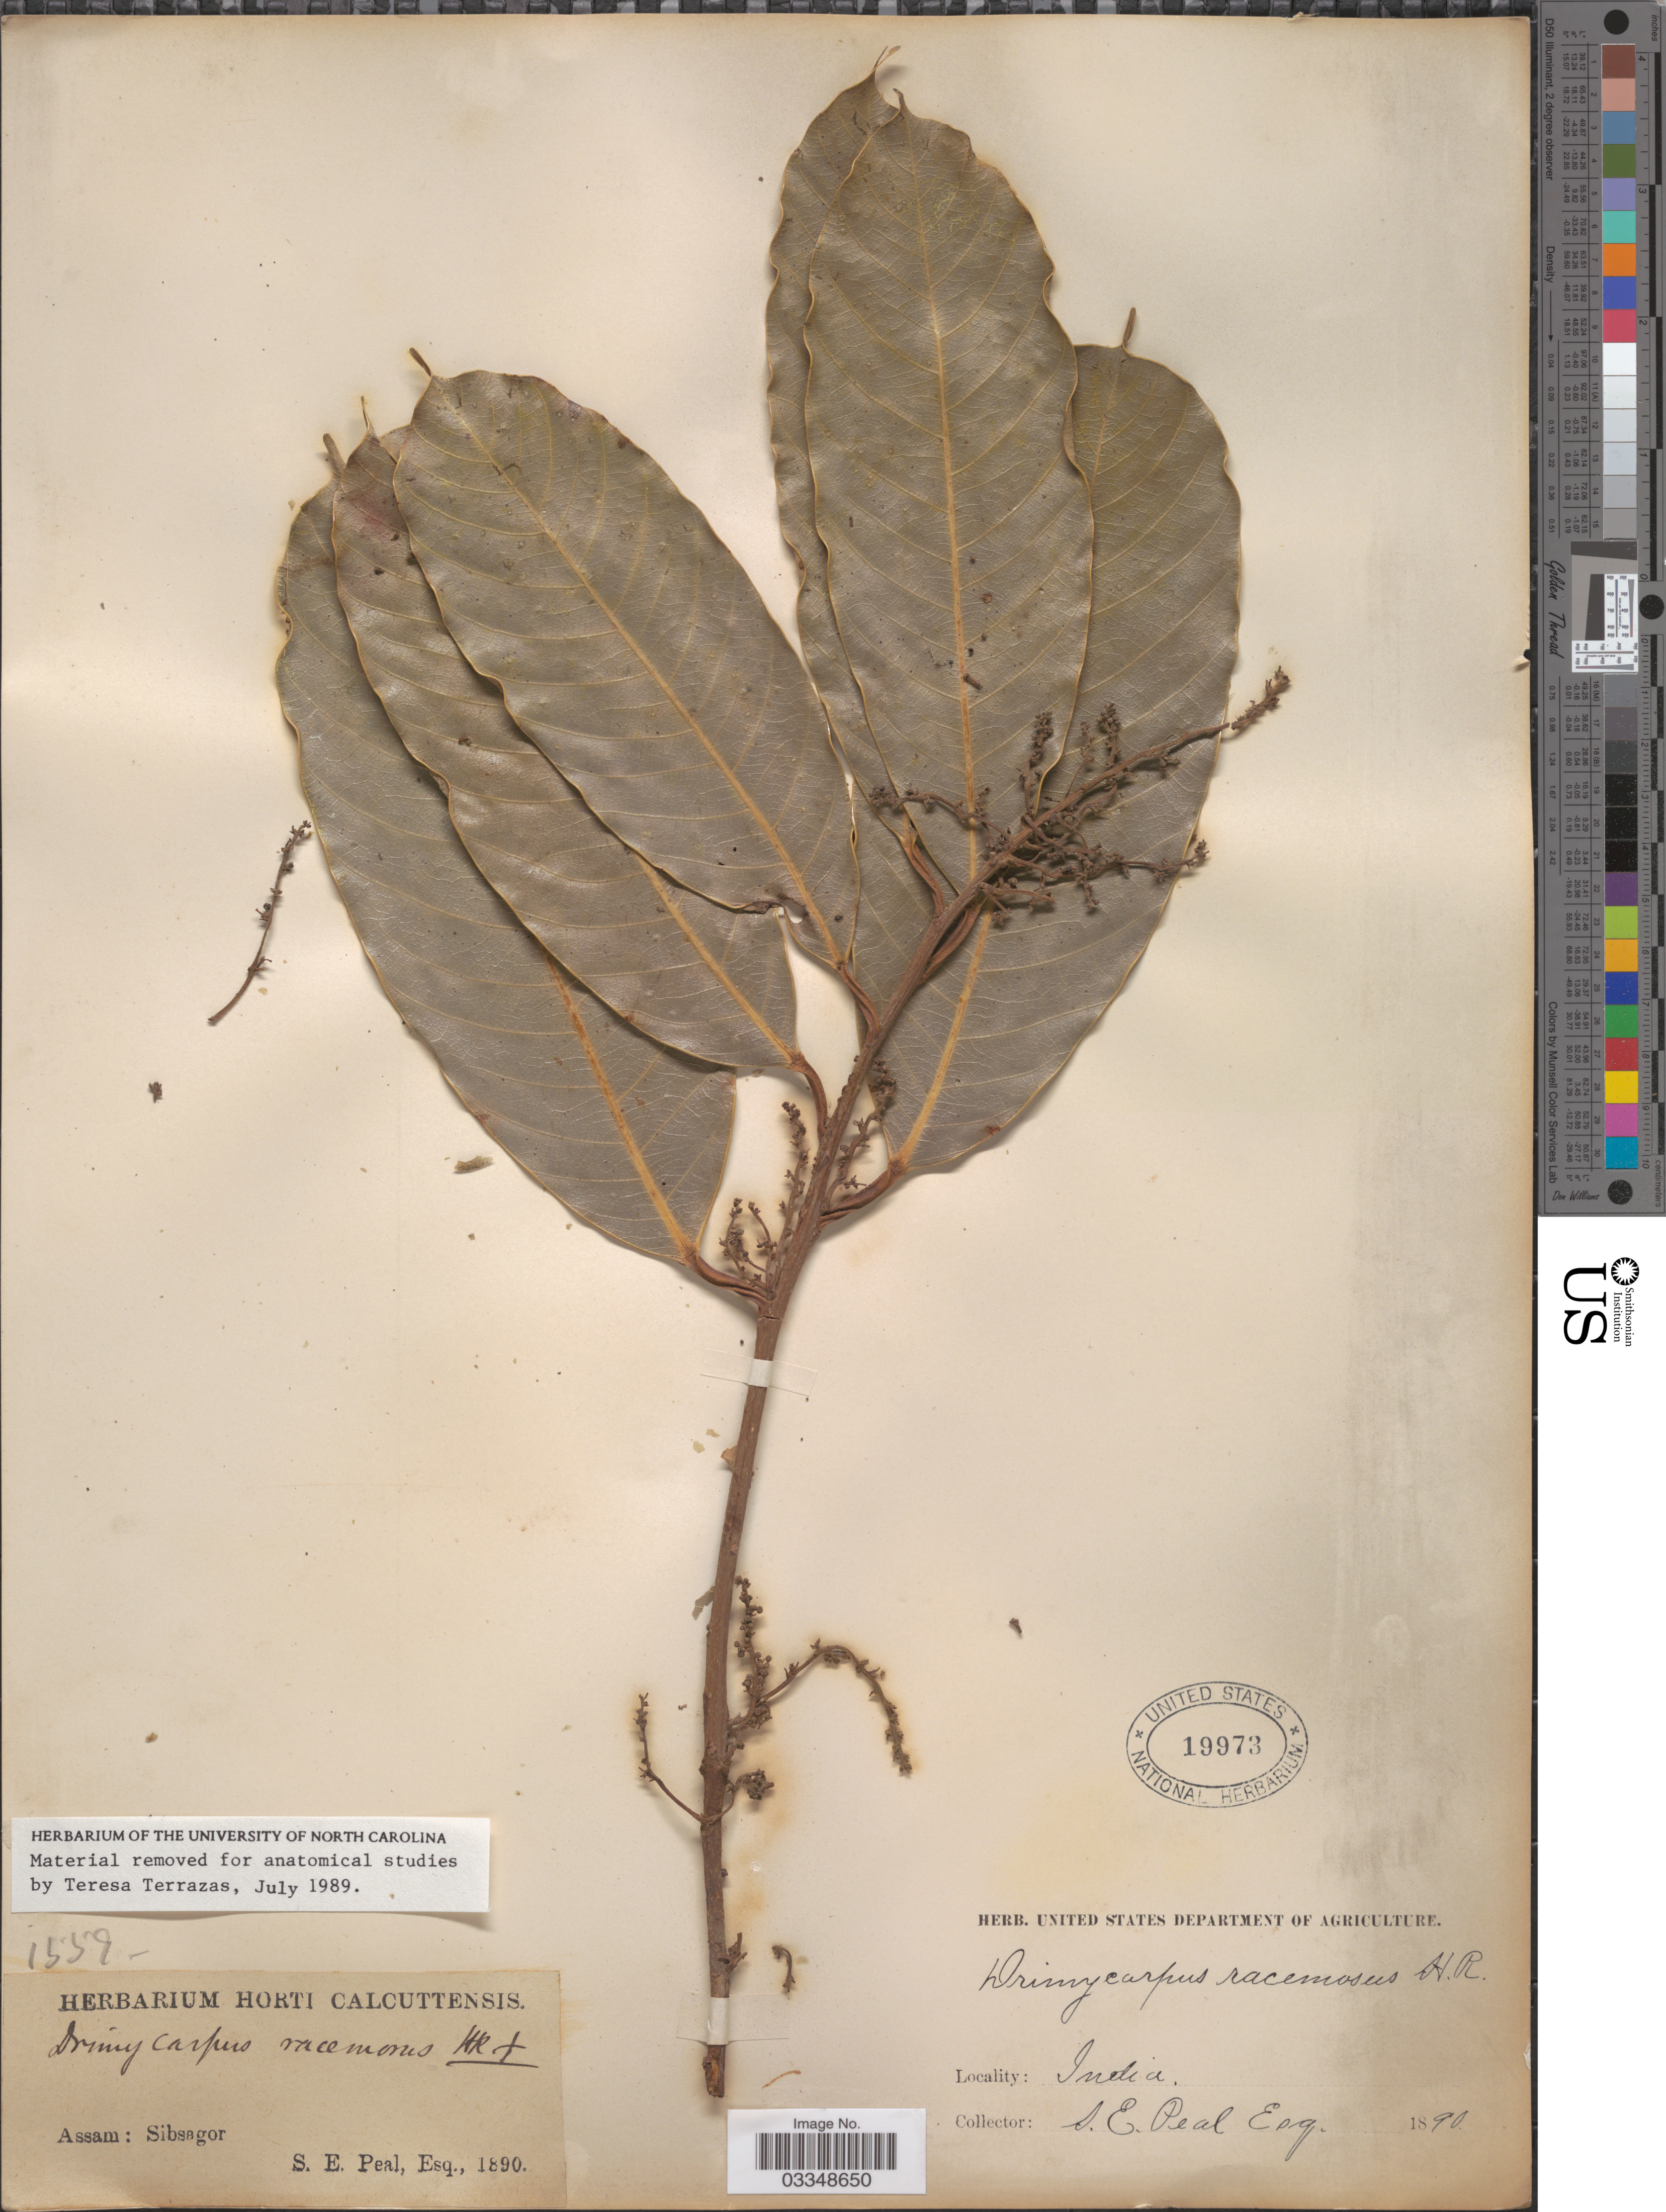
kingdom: Plantae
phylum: Tracheophyta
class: Magnoliopsida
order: Sapindales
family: Anacardiaceae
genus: Drimycarpus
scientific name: Drimycarpus racemosus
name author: (Roxb.) Hook. f. ex Marchand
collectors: S. Peal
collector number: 1559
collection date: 1890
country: India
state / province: Assam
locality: Sibsagor.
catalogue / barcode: US 19973